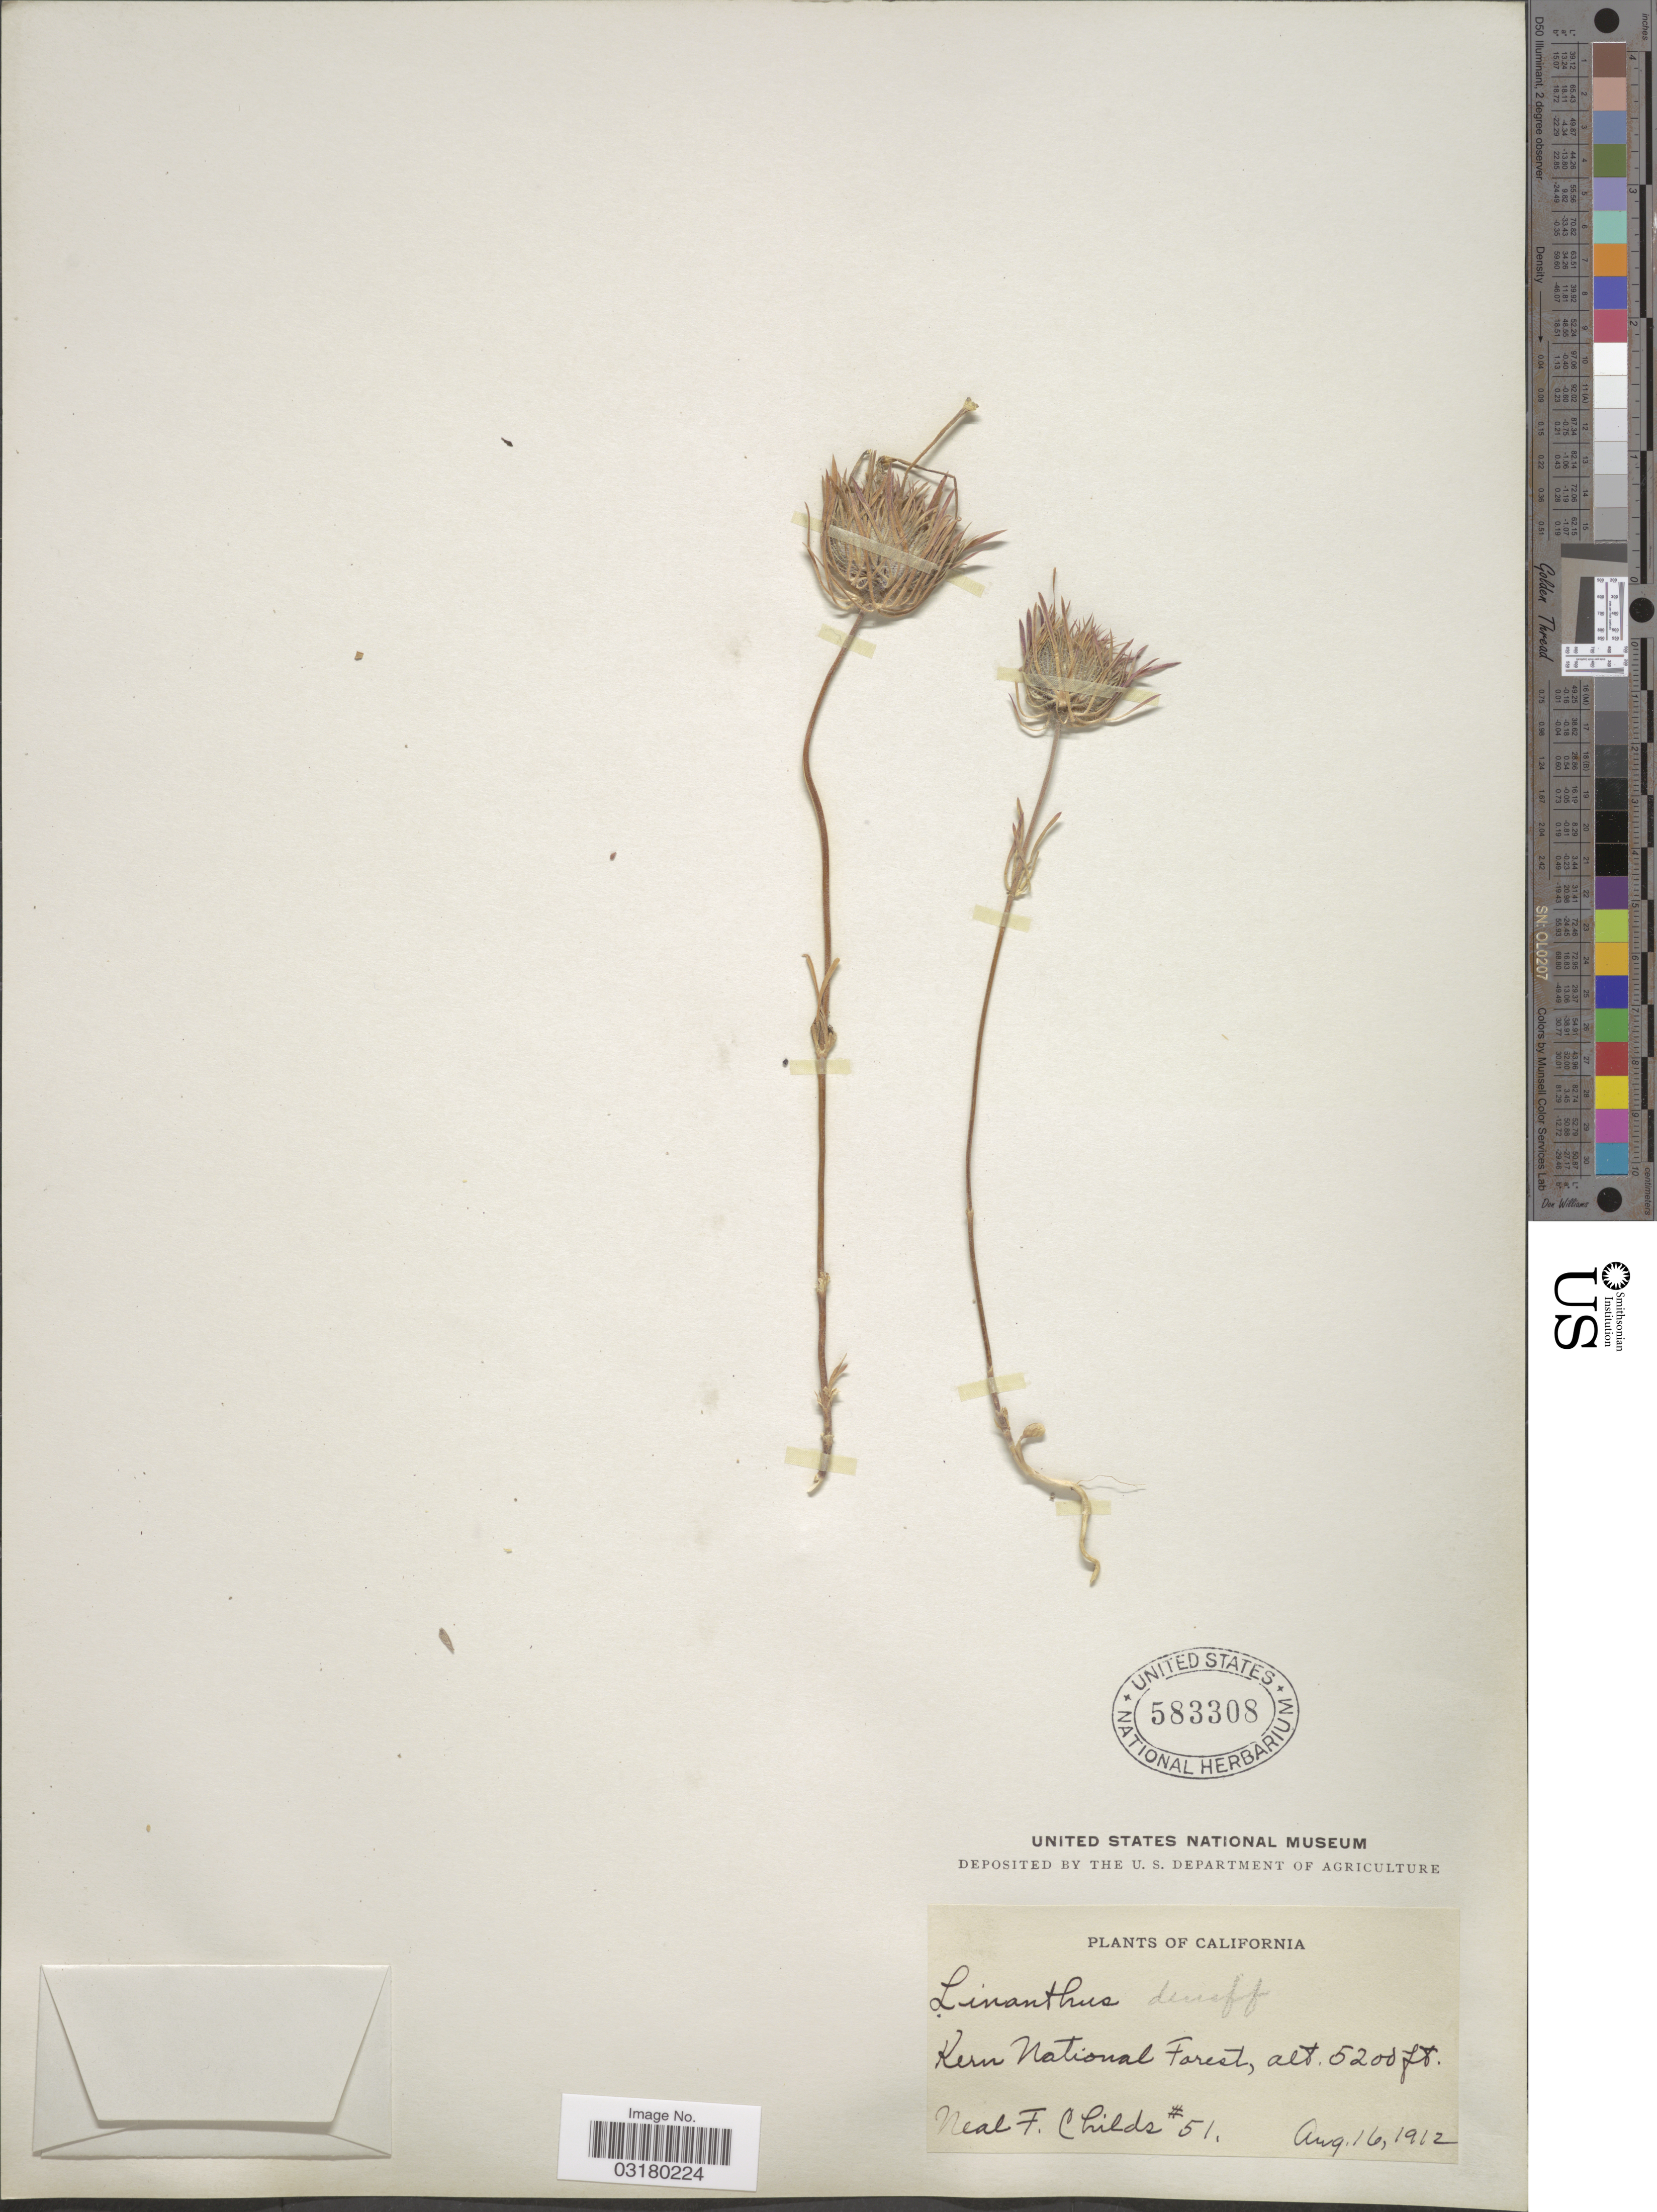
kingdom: Plantae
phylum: Tracheophyta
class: Magnoliopsida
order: Ericales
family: Polemoniaceae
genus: Eriastrum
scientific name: Eriastrum densifolium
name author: (Benth.) H. Mason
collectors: N. Childs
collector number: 51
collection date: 1912-08-16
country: United States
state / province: California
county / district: Kern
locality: Kern National Forest.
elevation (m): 1585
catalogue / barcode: US 583308